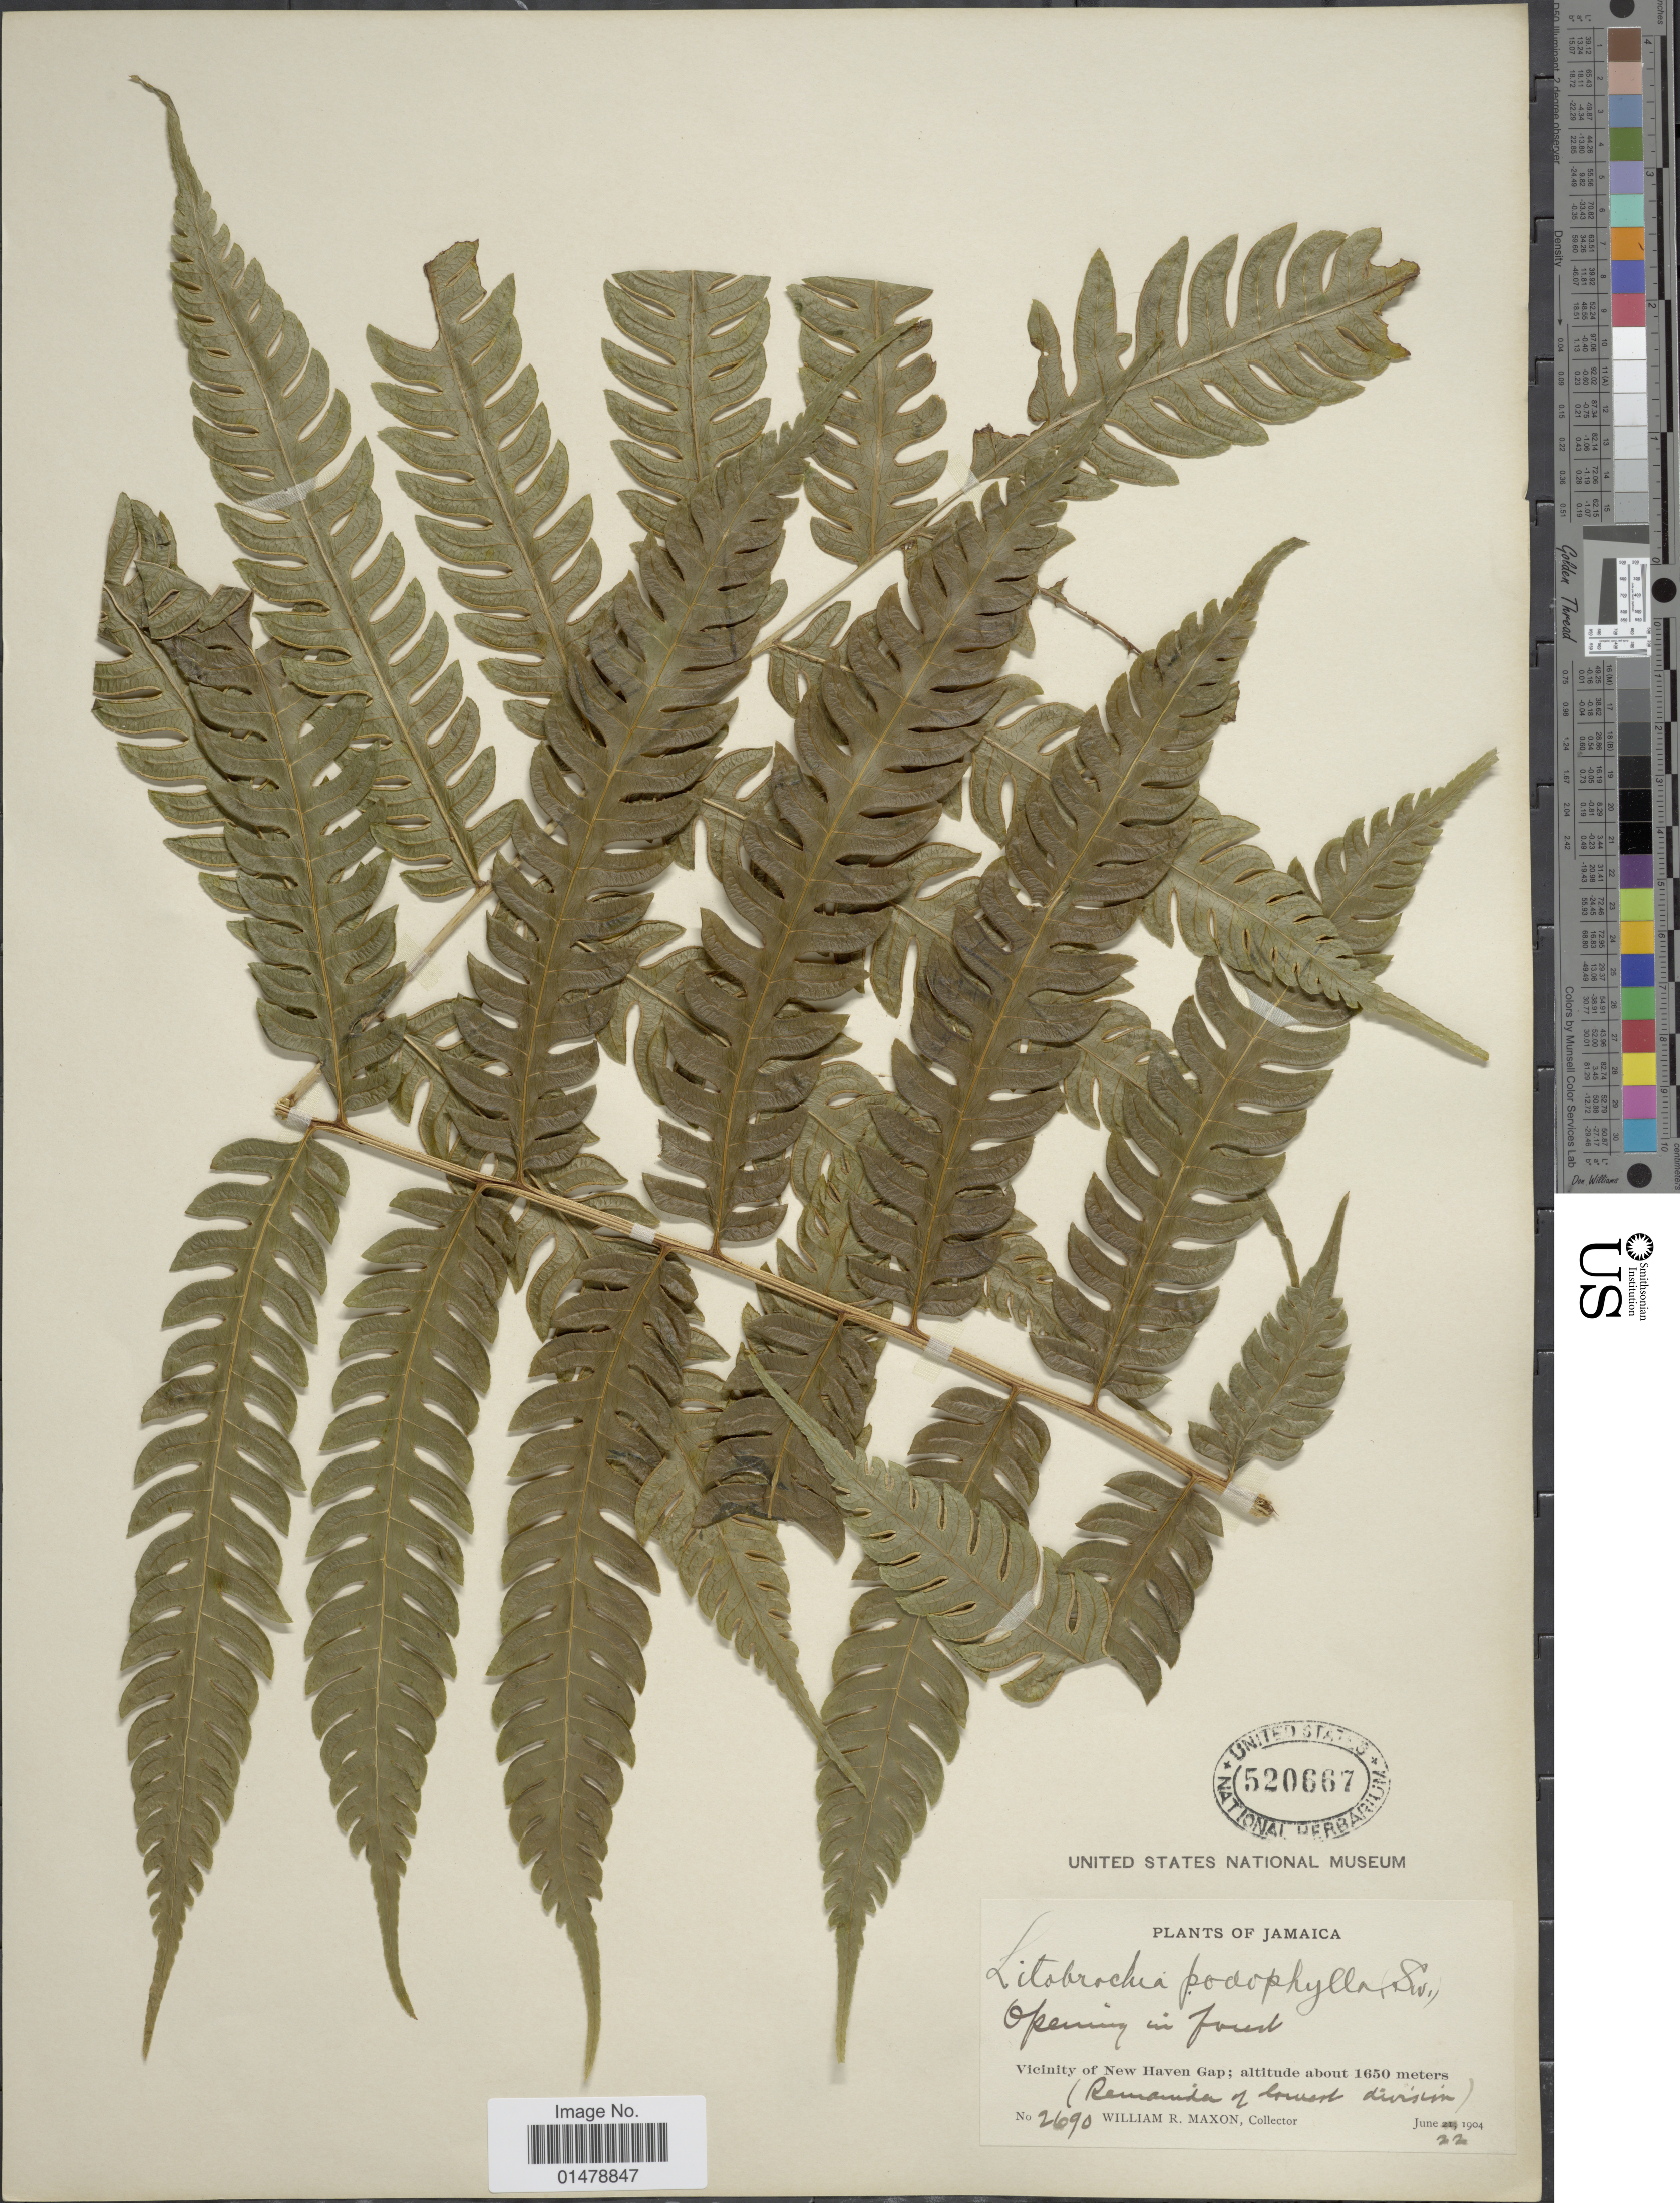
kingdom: Plantae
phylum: Tracheophyta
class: Polypodiopsida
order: Polypodiales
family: Pteridaceae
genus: Pteris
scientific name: Pteris podophylla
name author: Sw.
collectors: W. R. Maxon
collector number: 2690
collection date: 1904-06-22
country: Jamaica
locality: Vicinity of New Haven Gap. Remainder of lowest division.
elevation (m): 1650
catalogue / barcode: US 520667